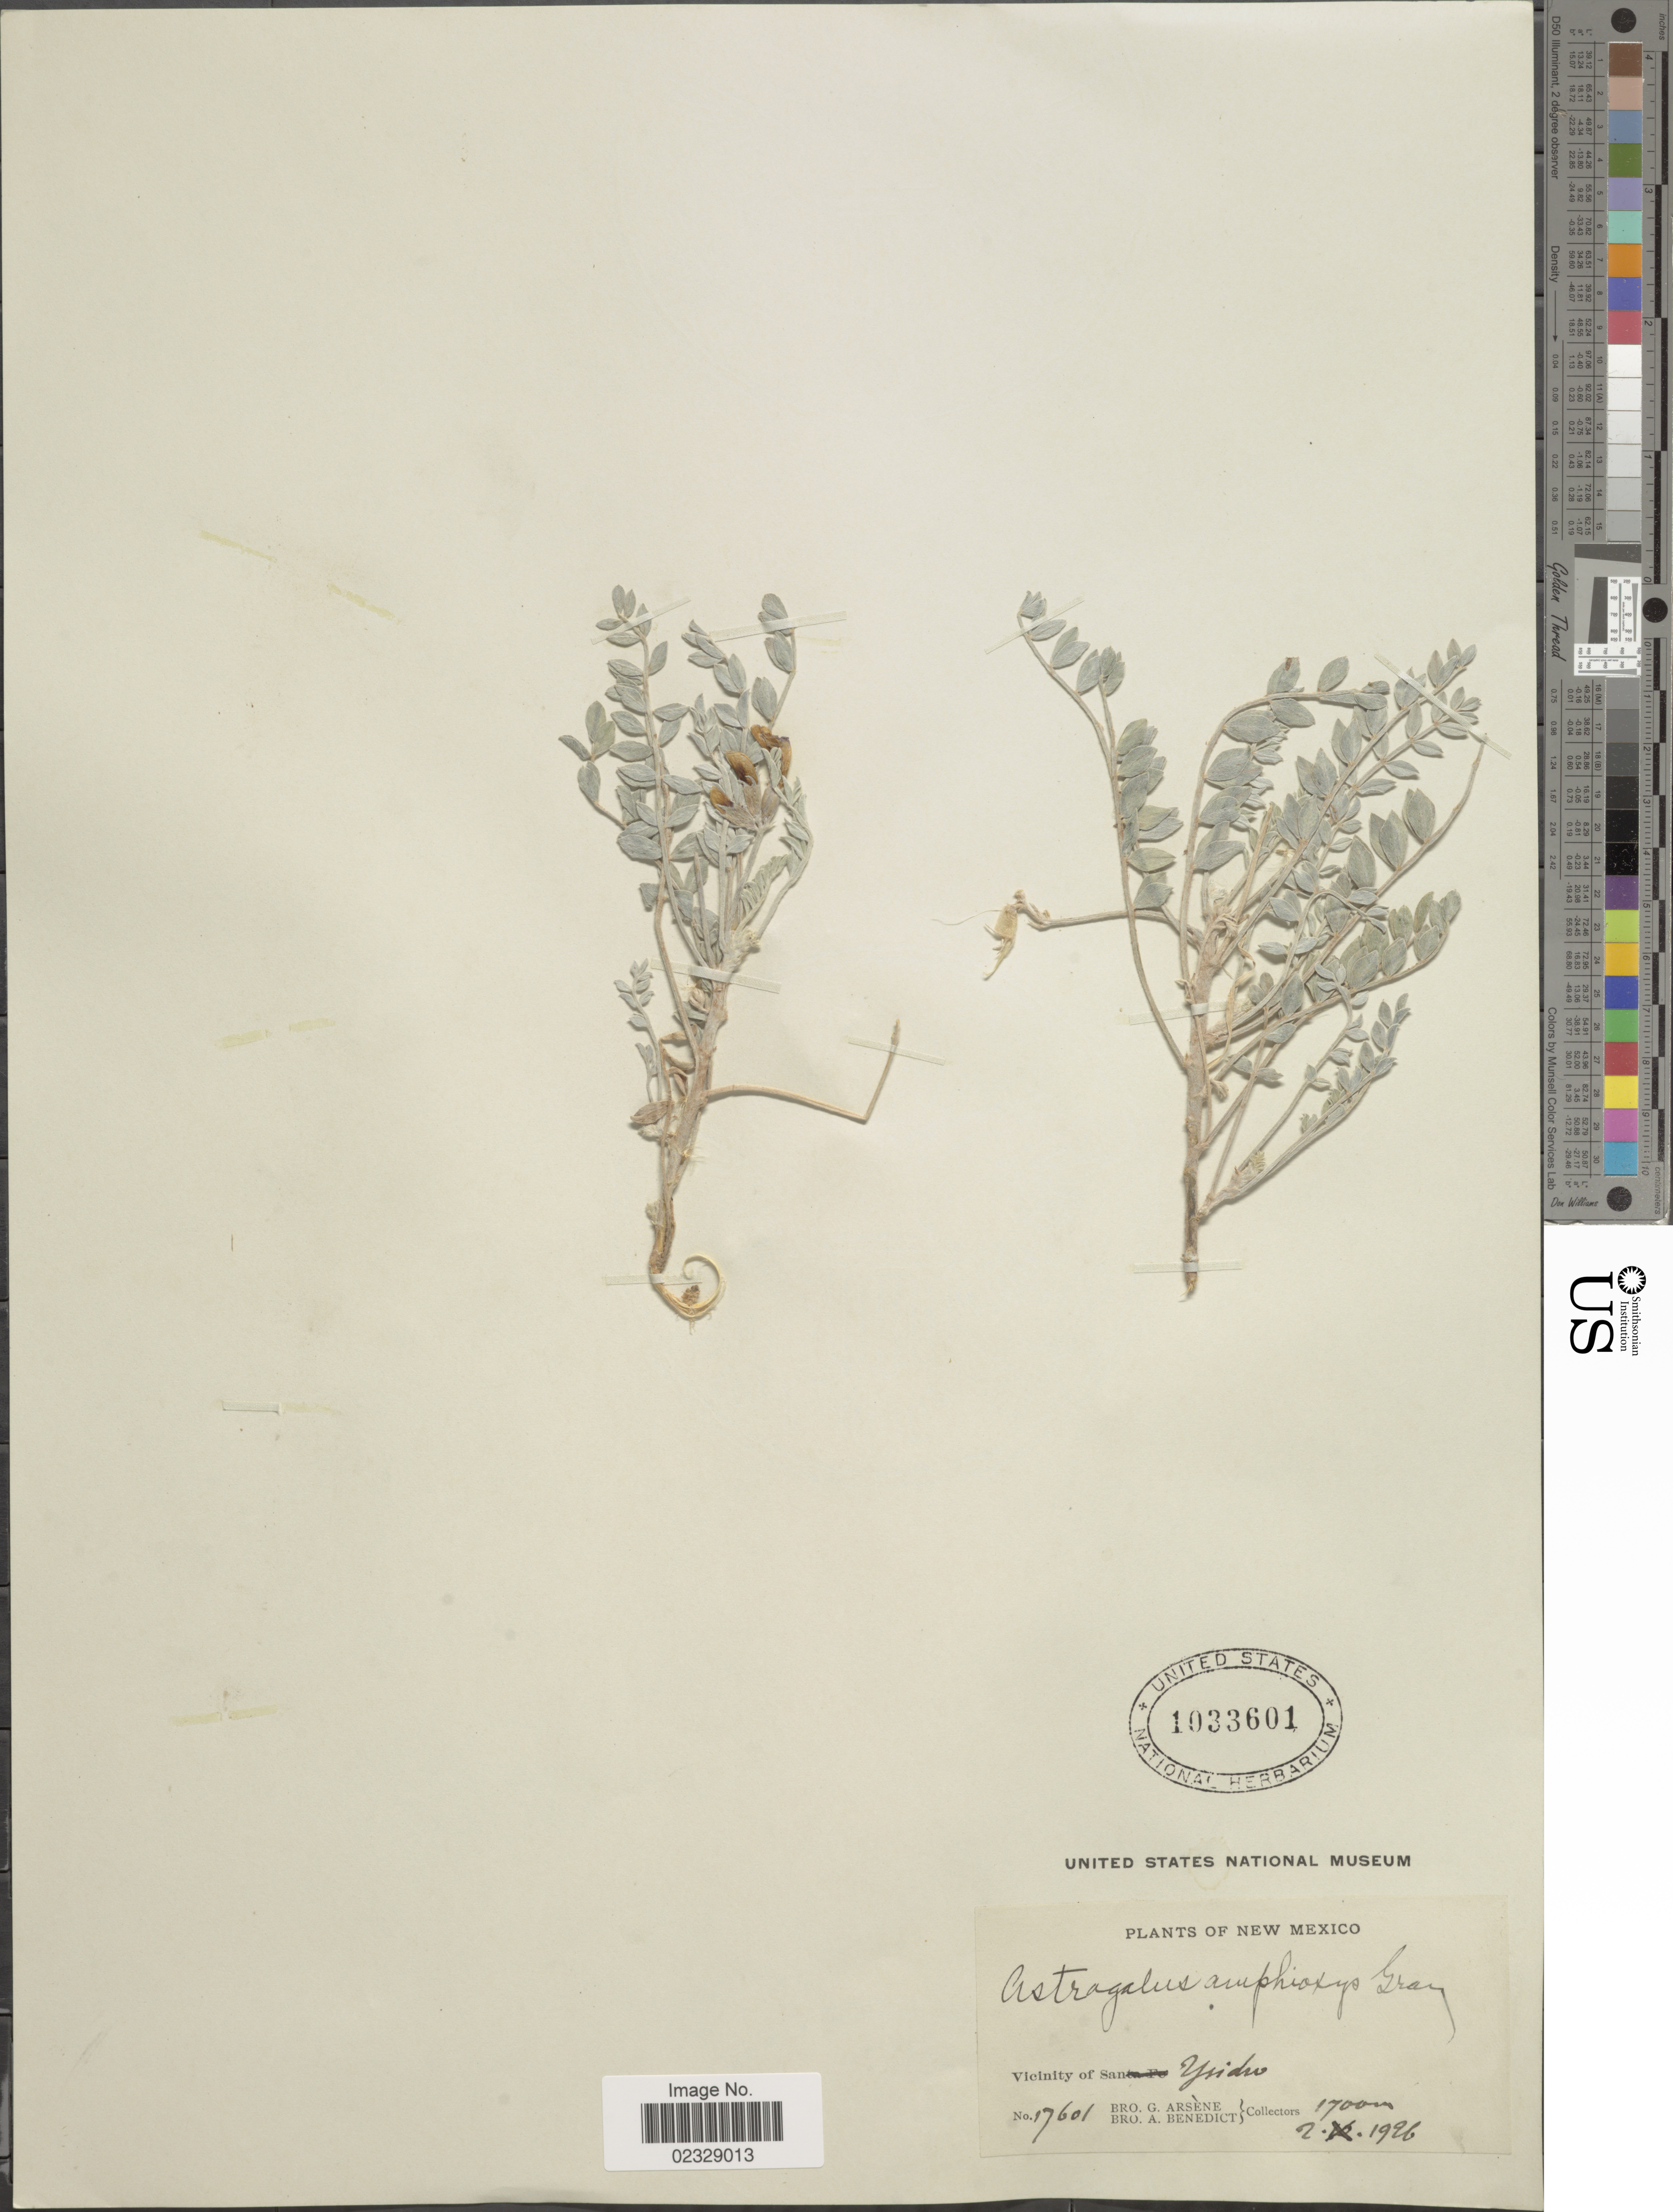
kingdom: Plantae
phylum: Tracheophyta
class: Magnoliopsida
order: Fabales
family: Fabaceae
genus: Astragalus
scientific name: Astragalus amphioxys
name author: A. Gray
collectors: Bro. G. Arsène & Bro. A. Benedict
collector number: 17601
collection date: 1996-10-02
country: United States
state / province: New Mexico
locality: Vicinity of San Ysidro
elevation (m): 1700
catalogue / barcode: US 1033601